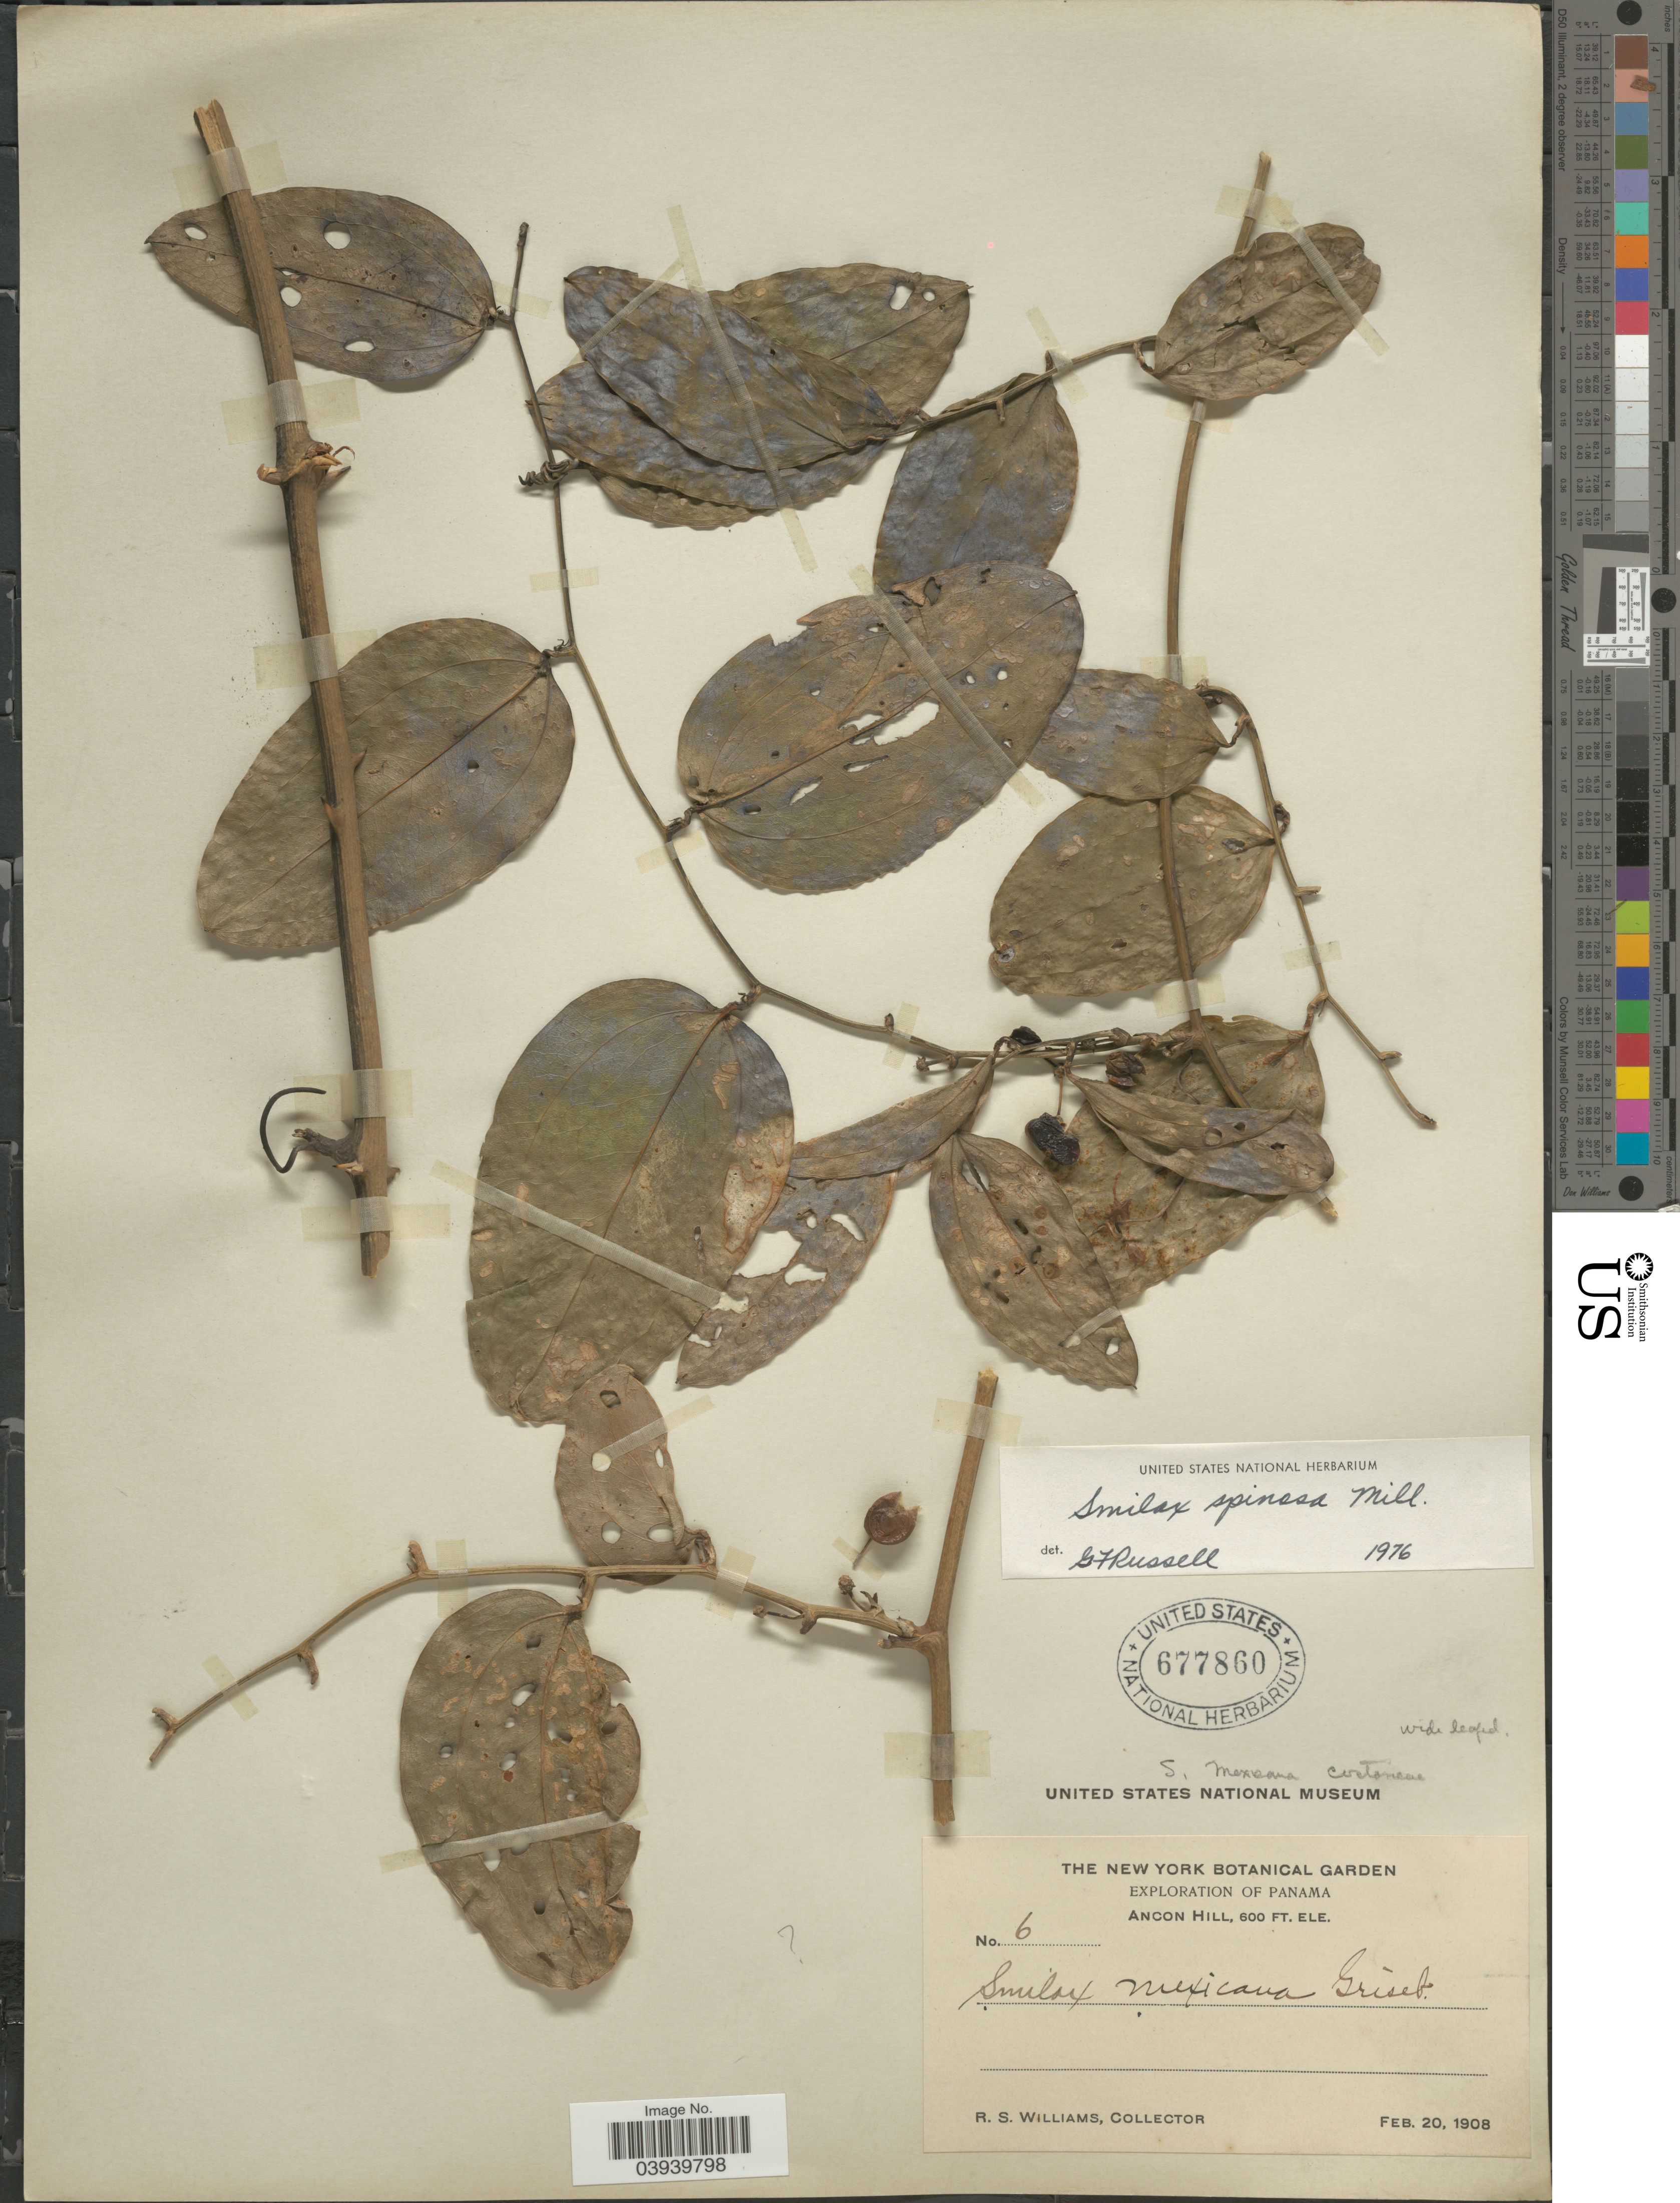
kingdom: Plantae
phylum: Tracheophyta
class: Liliopsida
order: Liliales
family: Smilacaceae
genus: Smilax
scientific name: Smilax spinosa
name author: Mill.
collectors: R. S. Williams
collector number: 6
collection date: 1908-02-20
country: Panama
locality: Ancon Hill.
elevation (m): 183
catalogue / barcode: US 677860